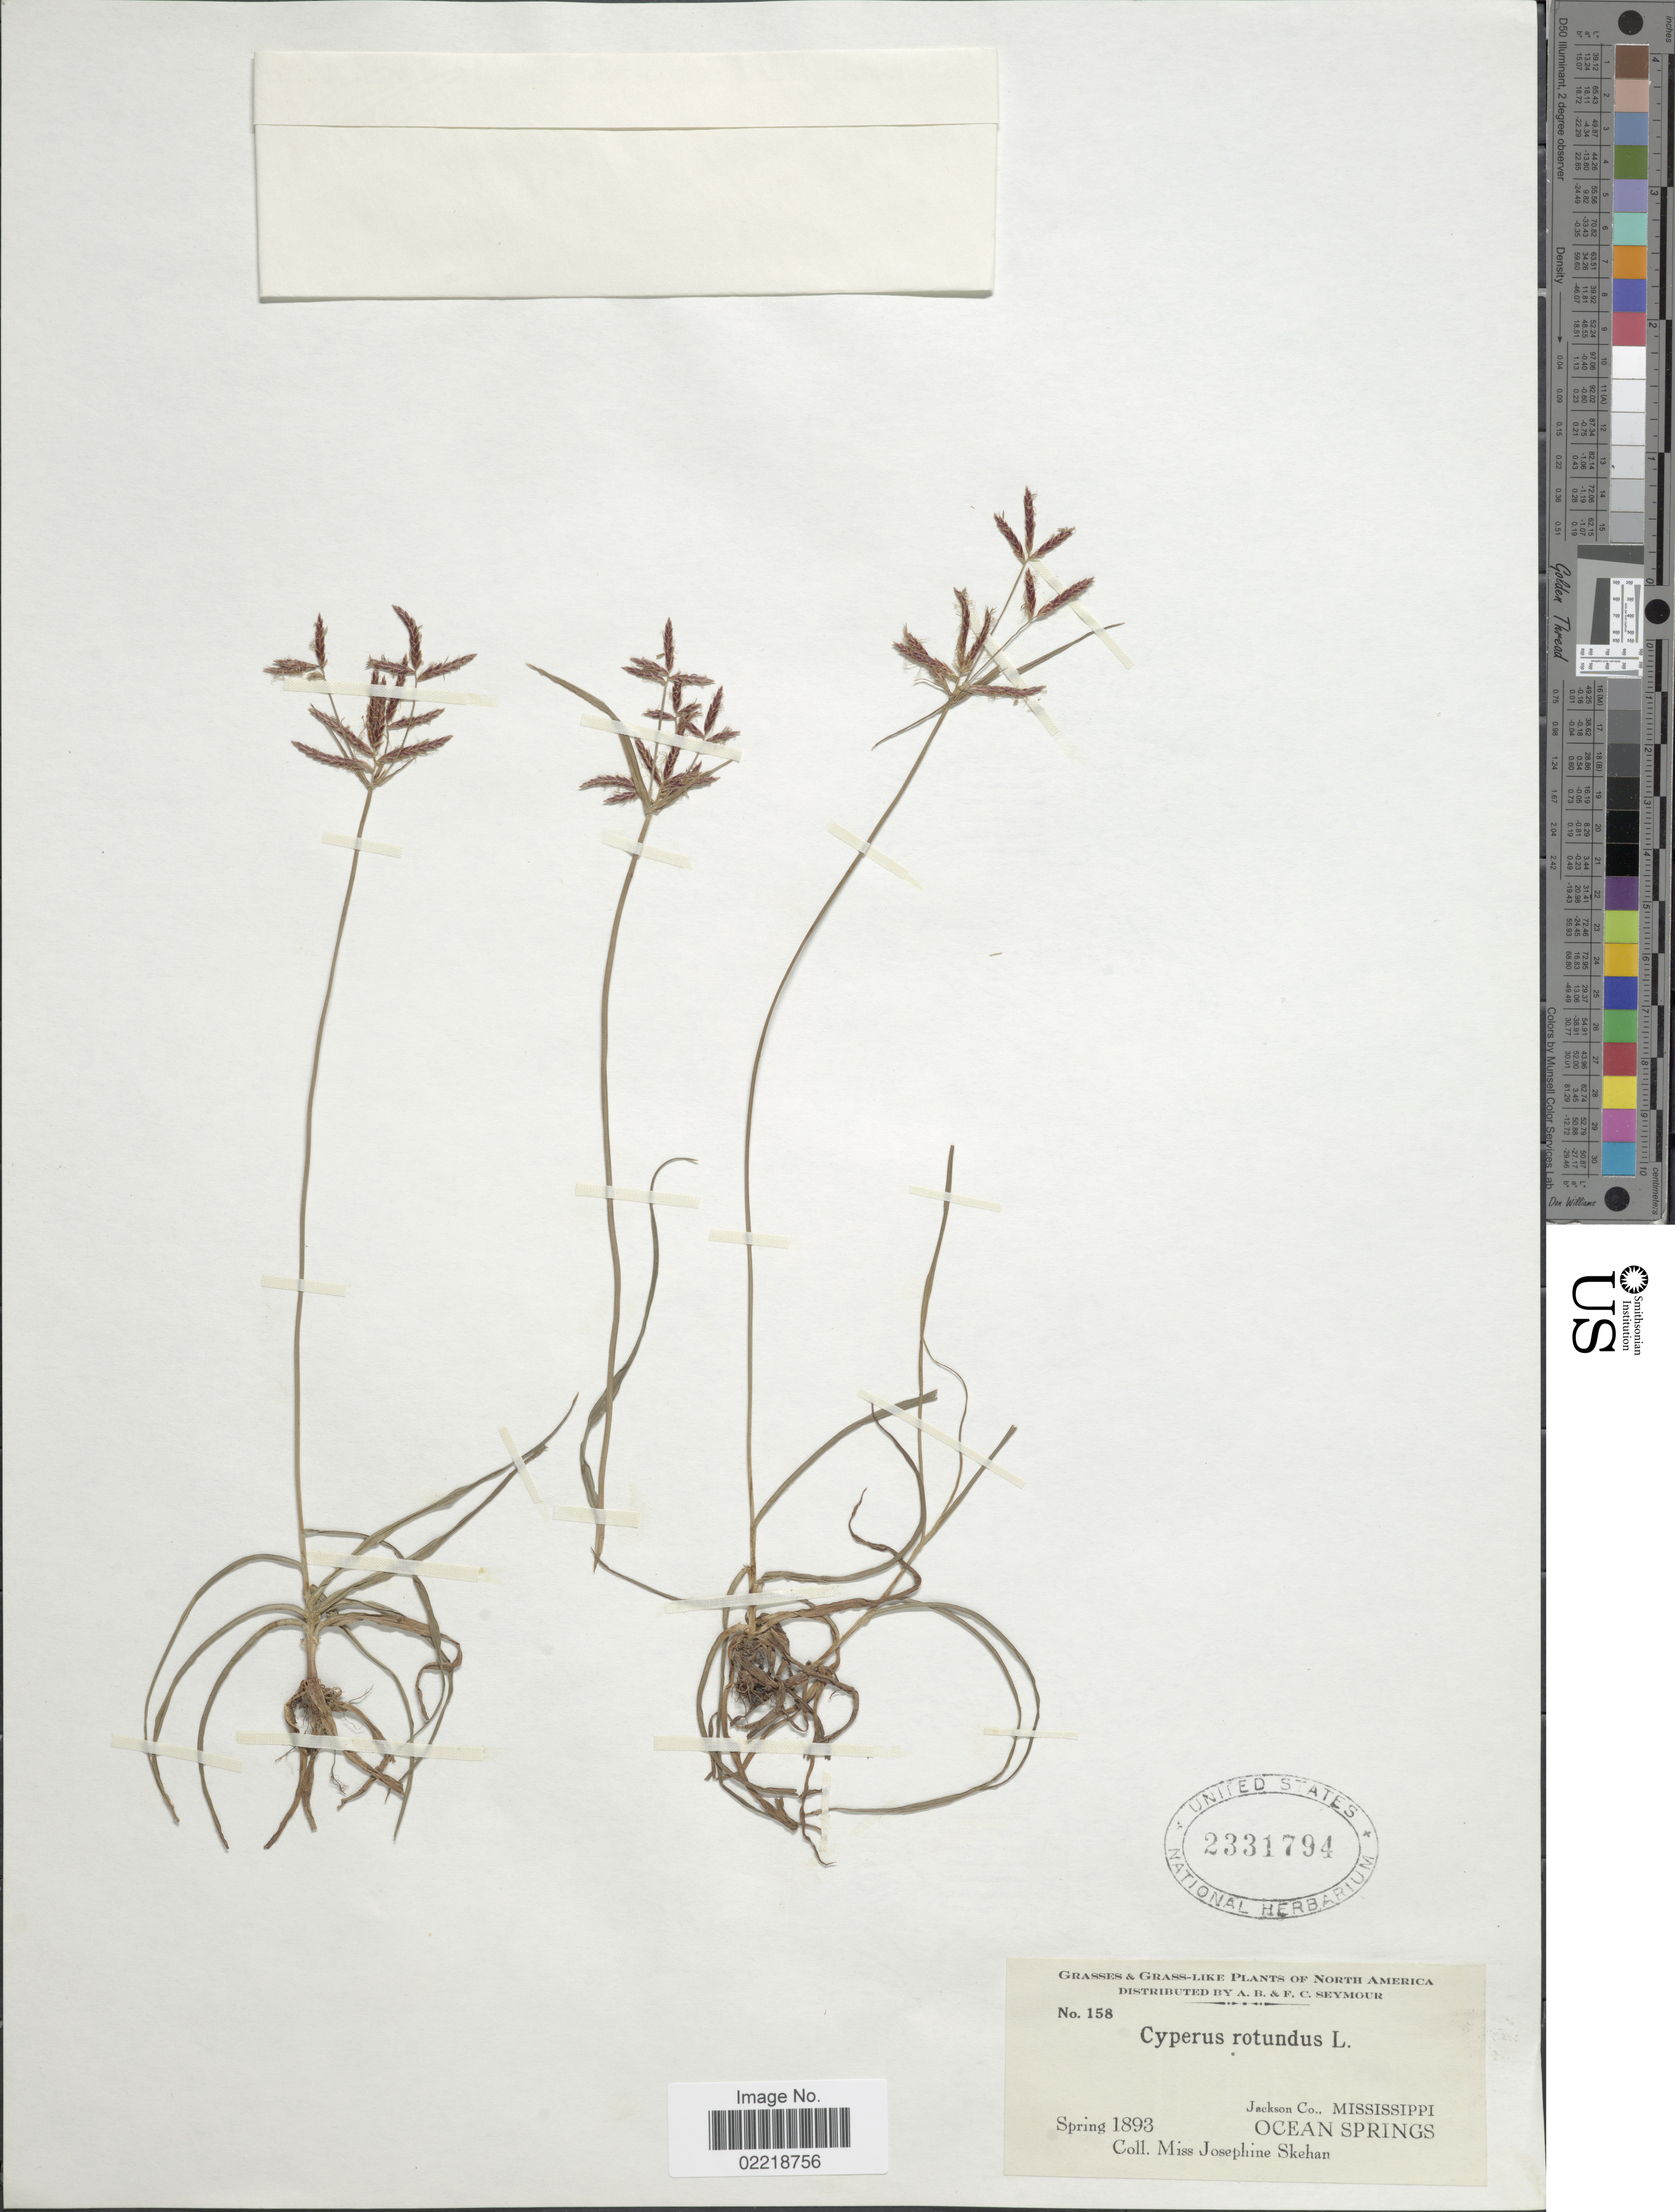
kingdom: Plantae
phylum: Tracheophyta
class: Liliopsida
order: Poales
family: Cyperaceae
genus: Cyperus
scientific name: Cyperus rotundus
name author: L.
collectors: J. Skehan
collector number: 158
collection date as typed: Spring 1893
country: United States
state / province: Mississippi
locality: Jackson Co., Ocean Springs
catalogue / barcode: US 2331794